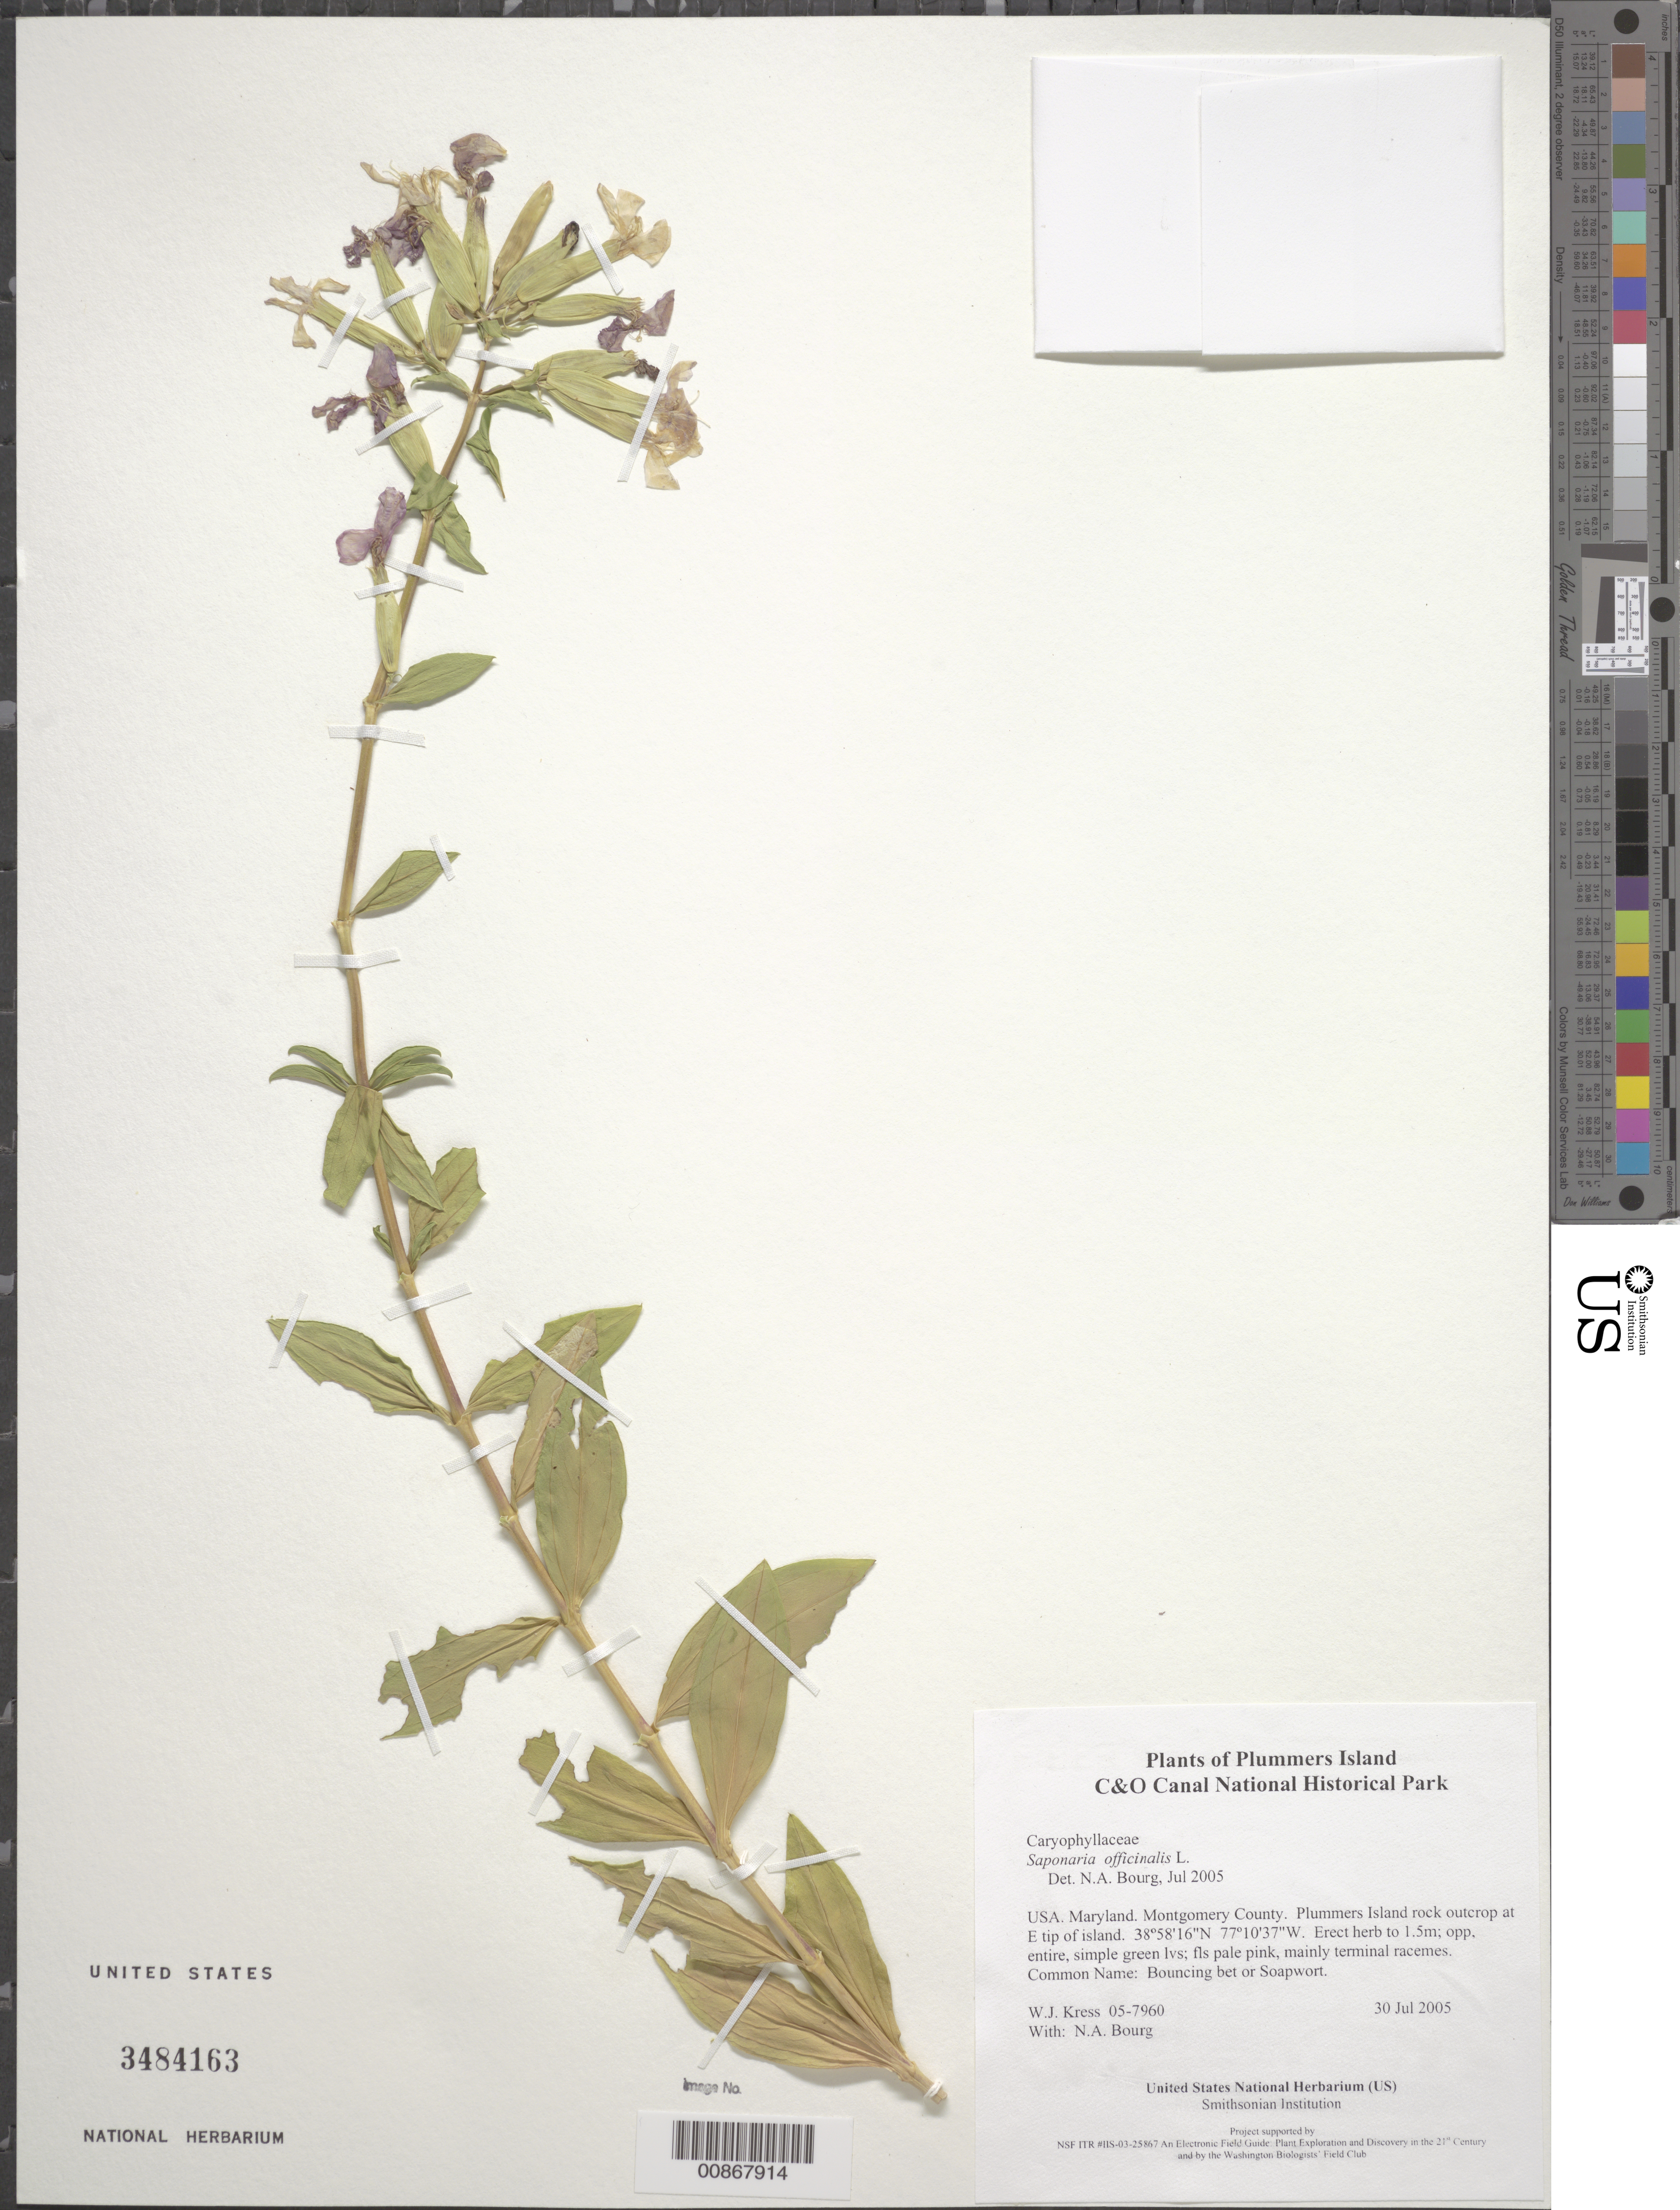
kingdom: Plantae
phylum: Tracheophyta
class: Magnoliopsida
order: Caryophyllales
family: Caryophyllaceae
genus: Saponaria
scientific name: Saponaria officinalis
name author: L.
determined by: Bourg, N. A.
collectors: W. J. Kress & N. A. Bourg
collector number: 05-7960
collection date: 2005-07-30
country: United States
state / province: Maryland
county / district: Montgomery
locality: Chesapeake and Ohio Canal National Historical Park, Plummers Island rock outcrop at E tip of island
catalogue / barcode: US 3484163